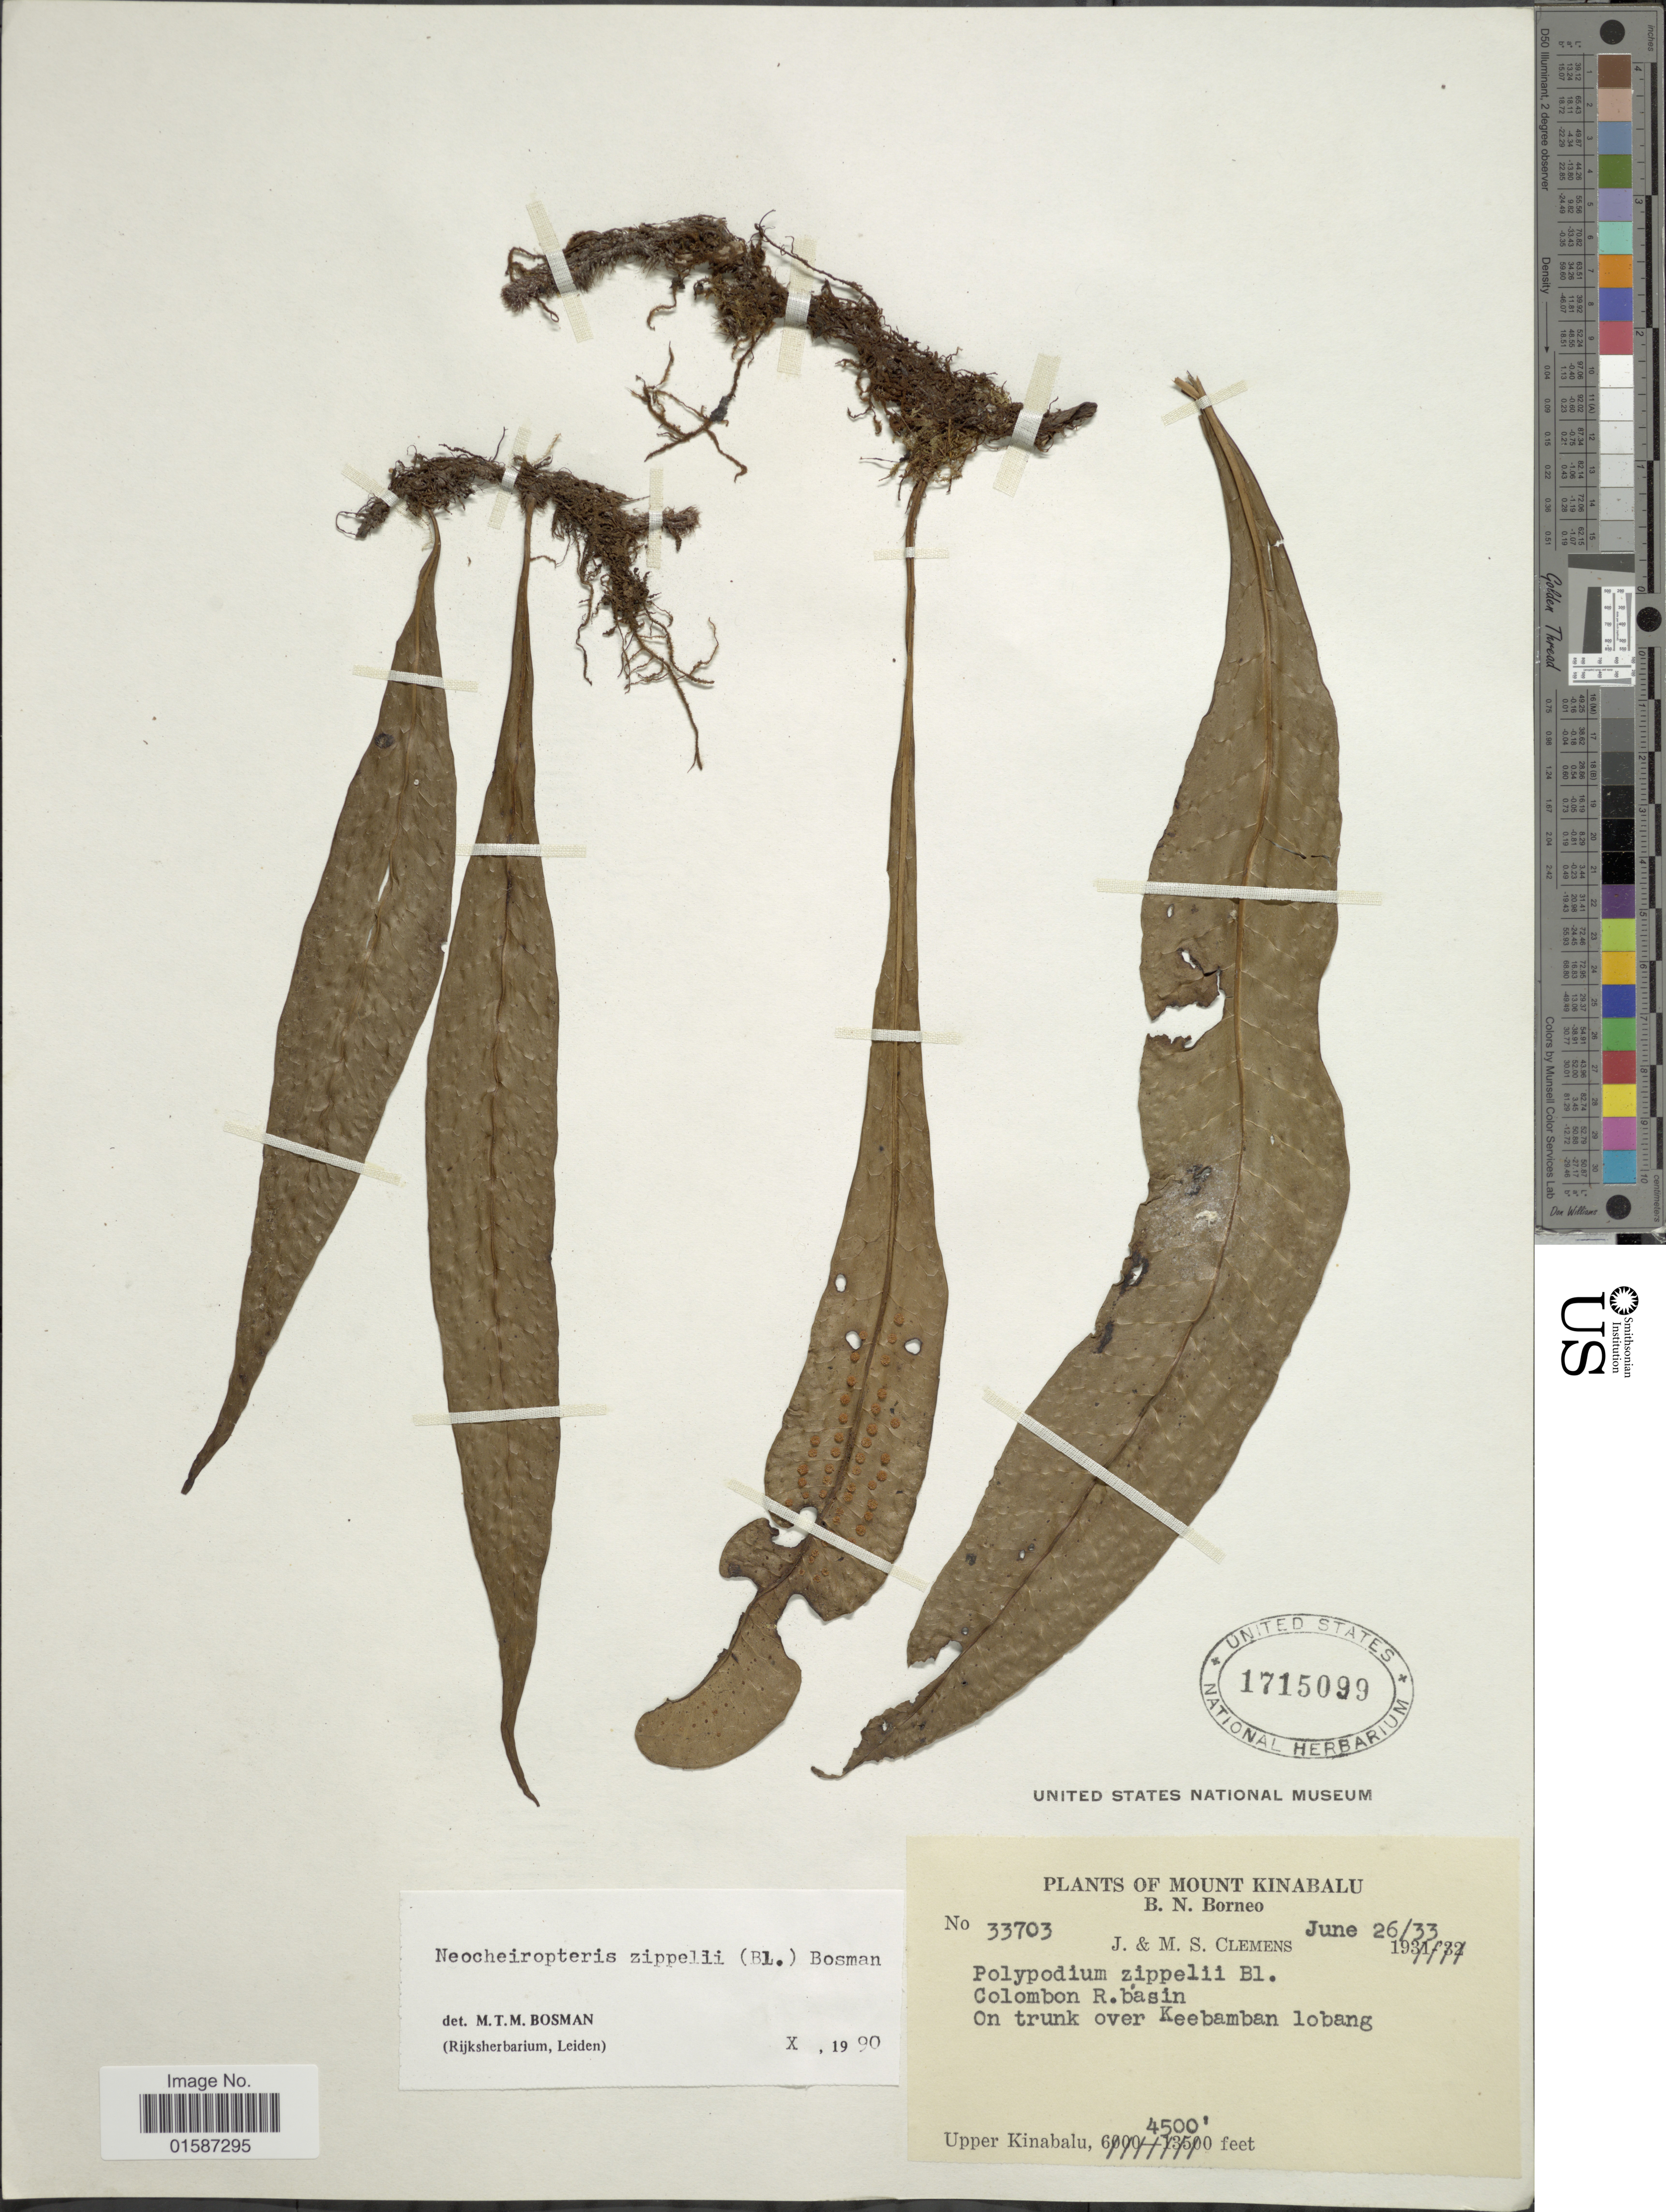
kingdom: Plantae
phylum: Tracheophyta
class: Polypodiopsida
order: Polypodiales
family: Polypodiaceae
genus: Neolepisorus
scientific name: Neolepisorus zippelii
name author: (Blume) Li S. Wang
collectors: J. Clemens & M. S. Clemens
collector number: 33703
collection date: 1933-06-26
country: Malaysia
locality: B. N. Borneo, Colombin R. Basin, on trunk over Keebamban Lobang, Upper Kinabalu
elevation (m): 1372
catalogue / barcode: US 1715099